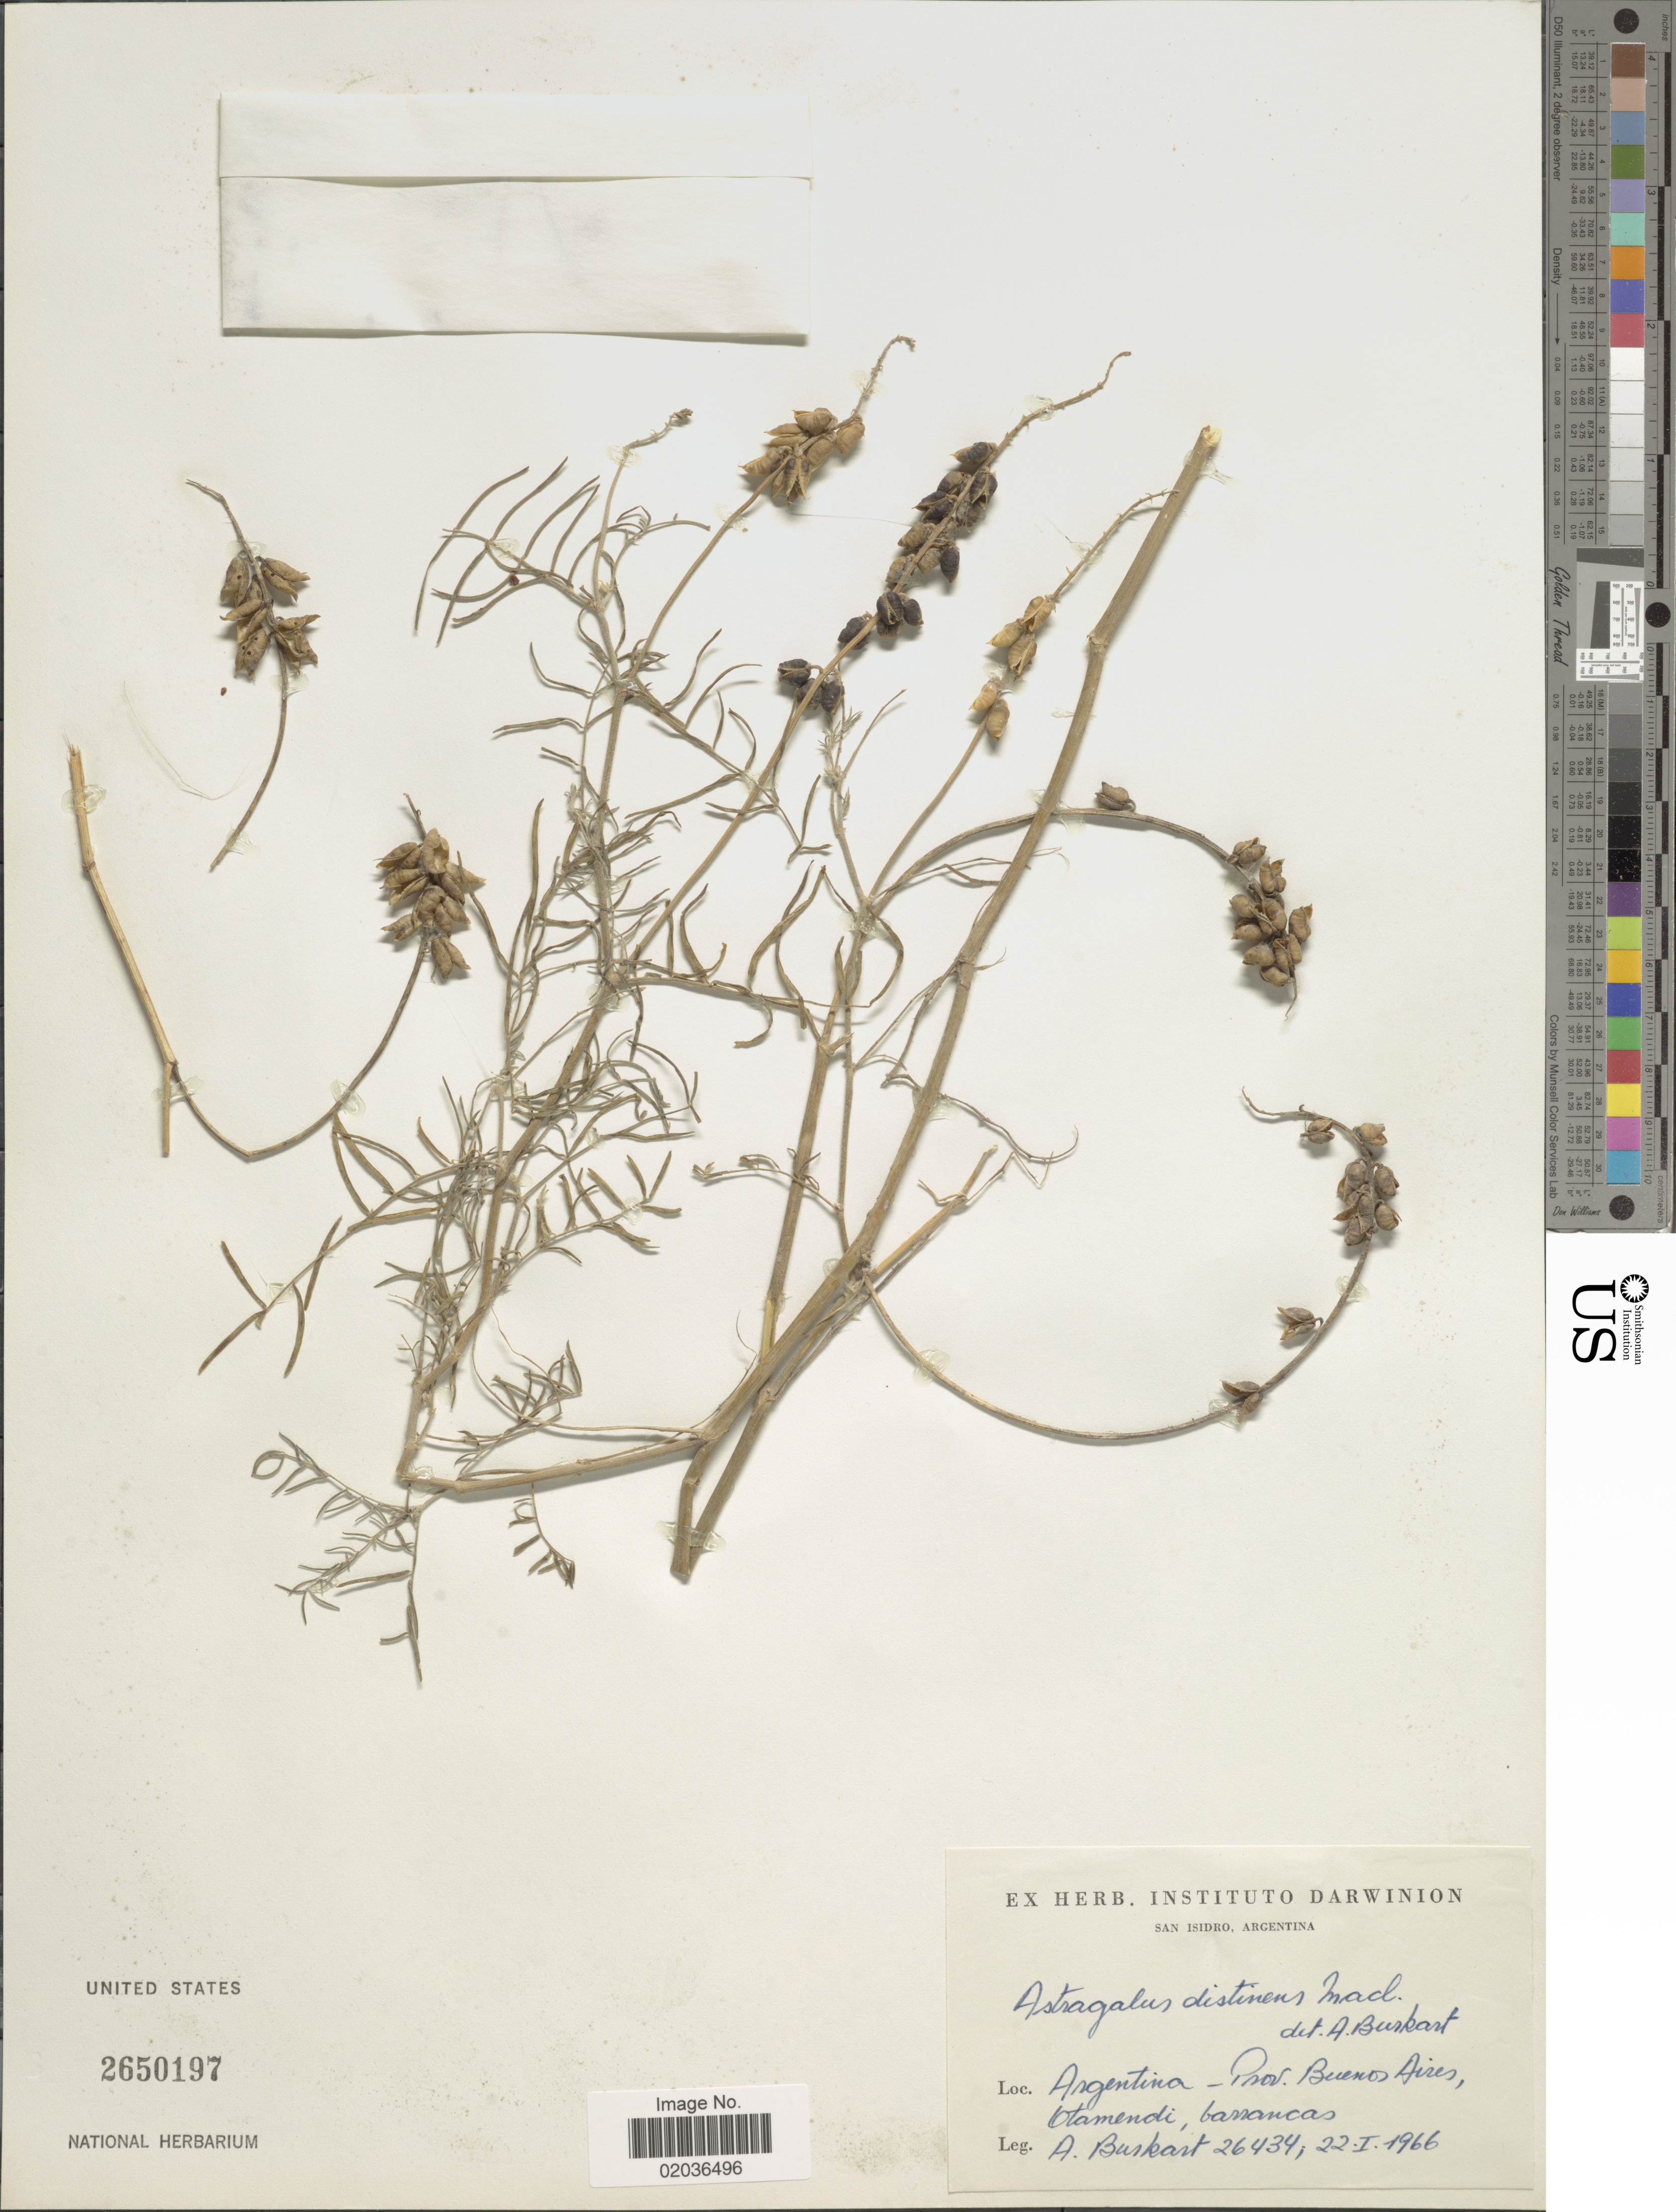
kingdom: Plantae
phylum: Tracheophyta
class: Magnoliopsida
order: Fabales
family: Fabaceae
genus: Astragalus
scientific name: Astragalus distinens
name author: Macloskie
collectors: A. E. Burkart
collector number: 26434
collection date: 1966-01-22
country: Argentina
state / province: Buenos Aires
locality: Argentina - Prov. Buenos Aires. Otamendi, barrancas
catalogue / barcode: US 2650197